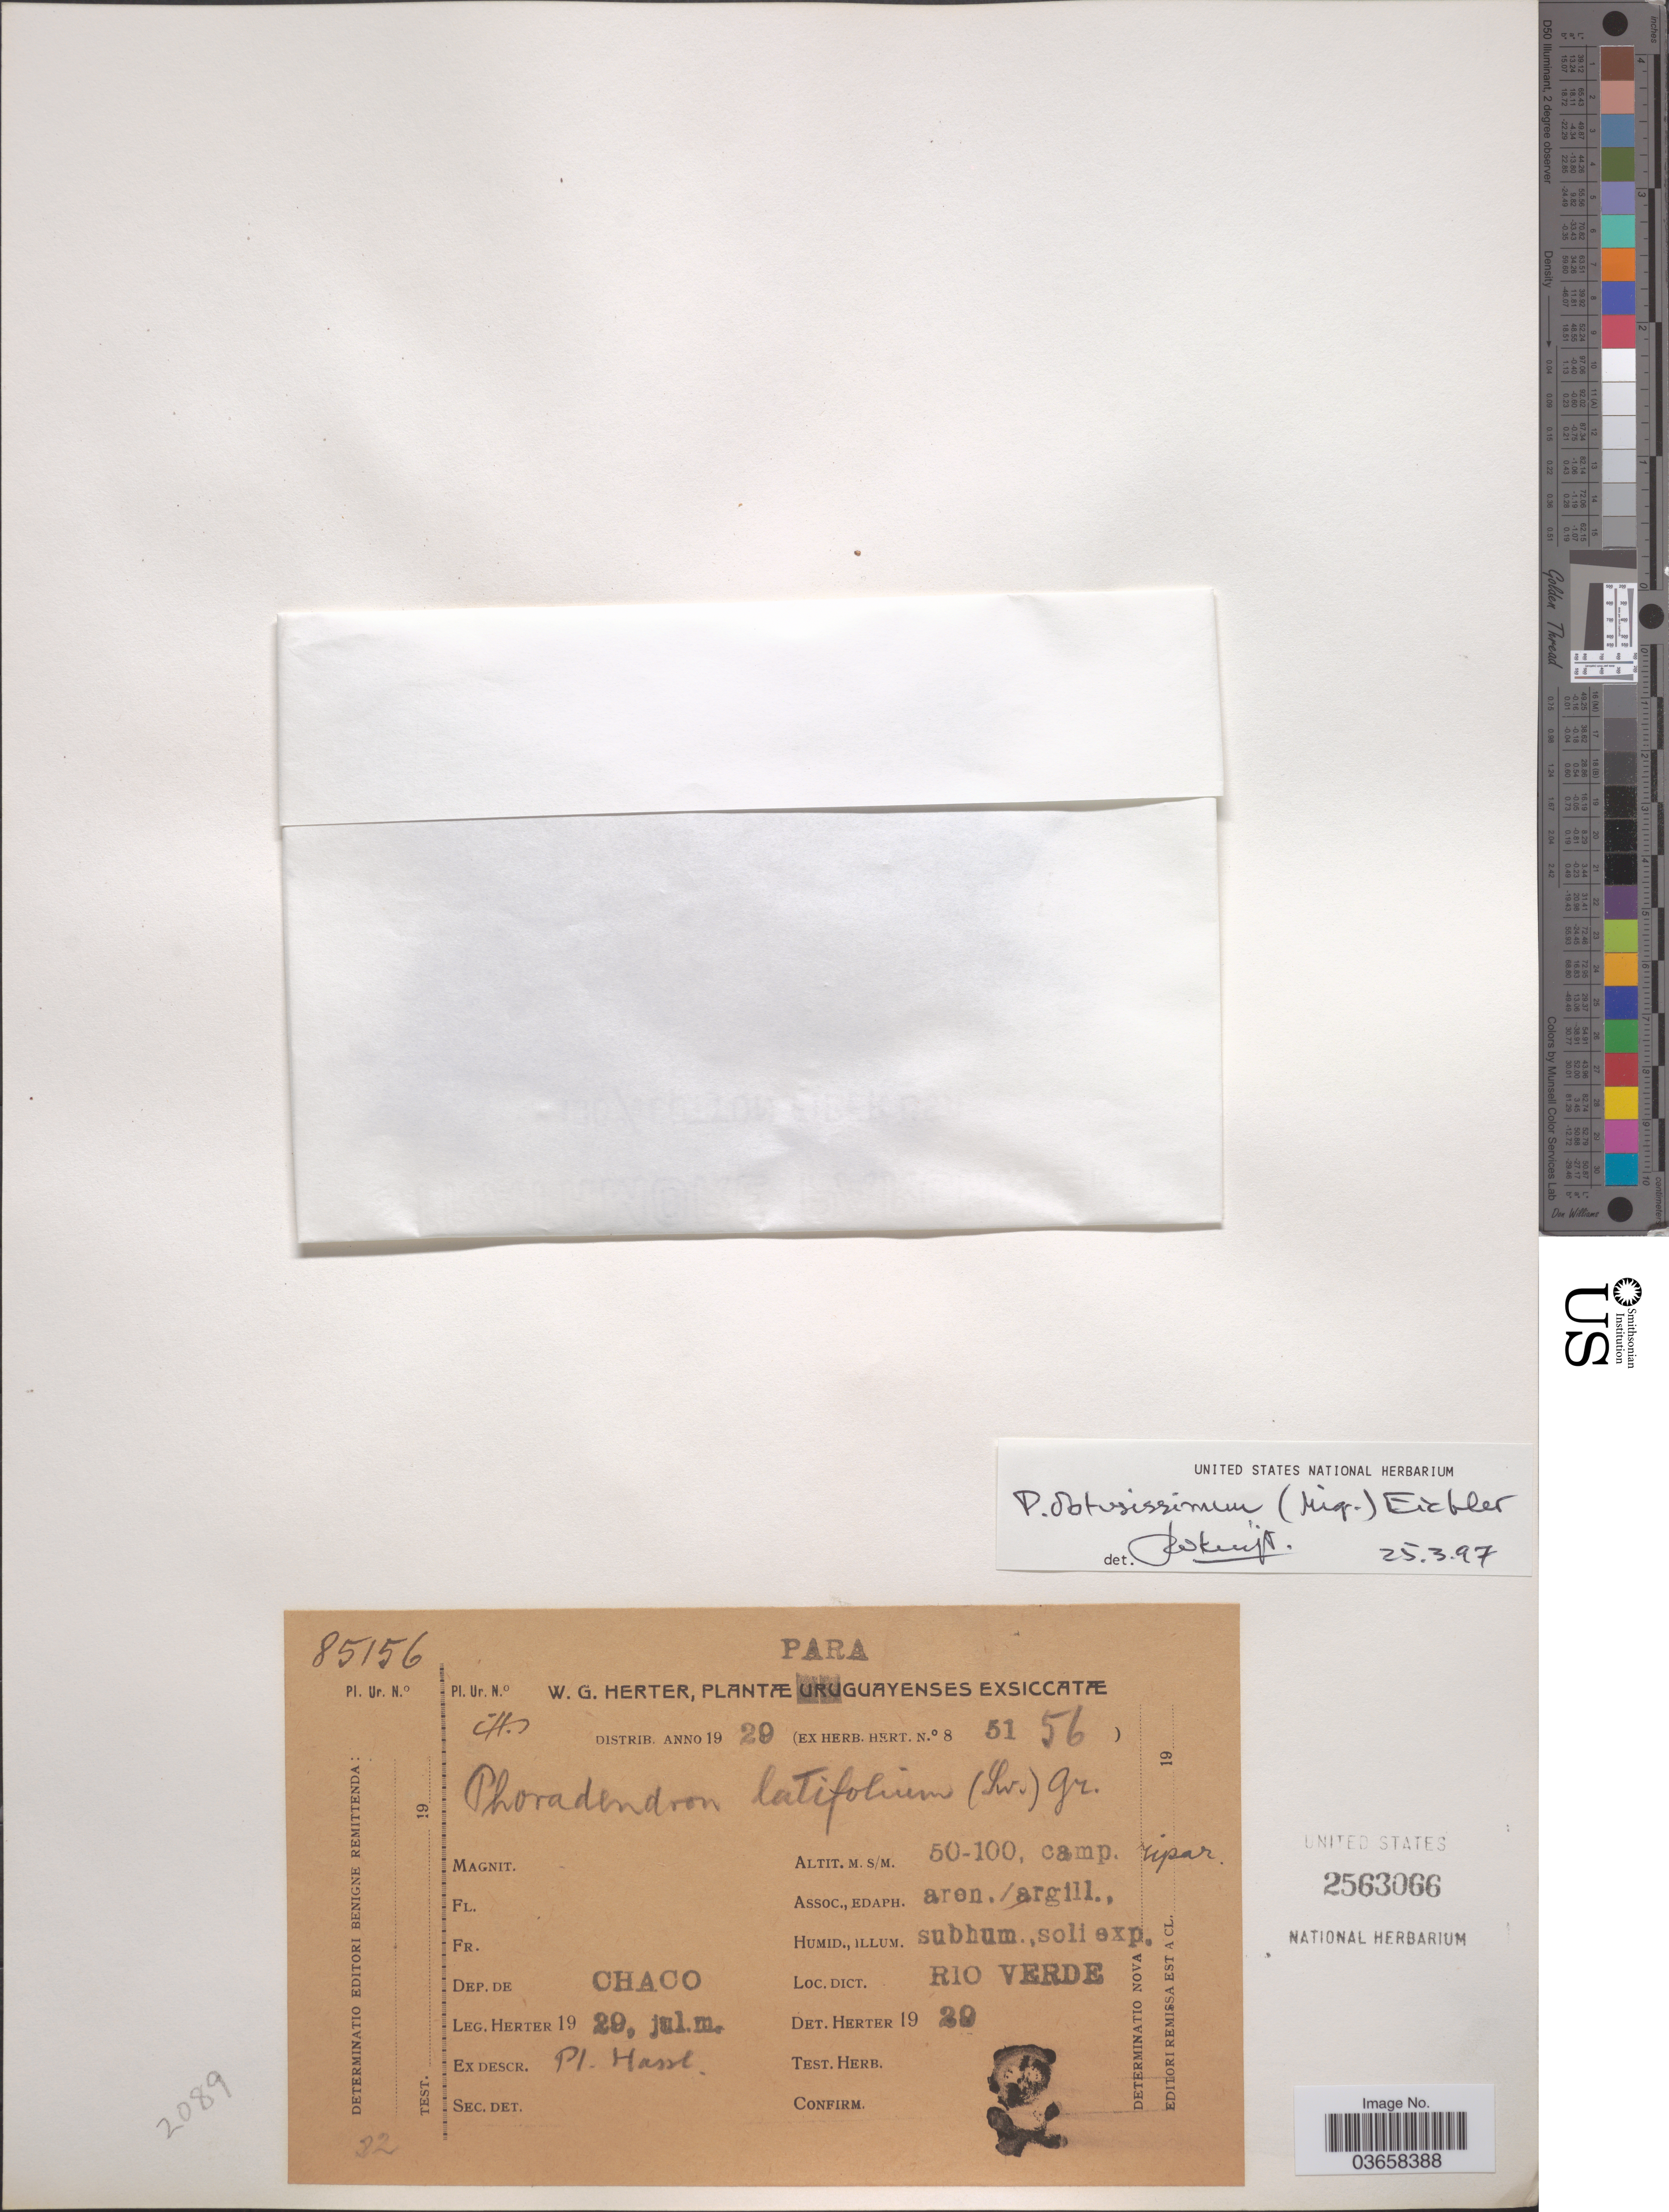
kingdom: Plantae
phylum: Tracheophyta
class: Magnoliopsida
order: Santalales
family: Viscaceae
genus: Phoradendron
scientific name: Phoradendron obtusissimum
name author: (Miq.) Eichler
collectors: W. G. Herter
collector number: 85156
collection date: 1929-07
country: Argentina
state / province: Chaco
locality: Dep. de Chaco. Dict. [unsure placement] Rio Verde.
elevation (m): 50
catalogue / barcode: US 2563066